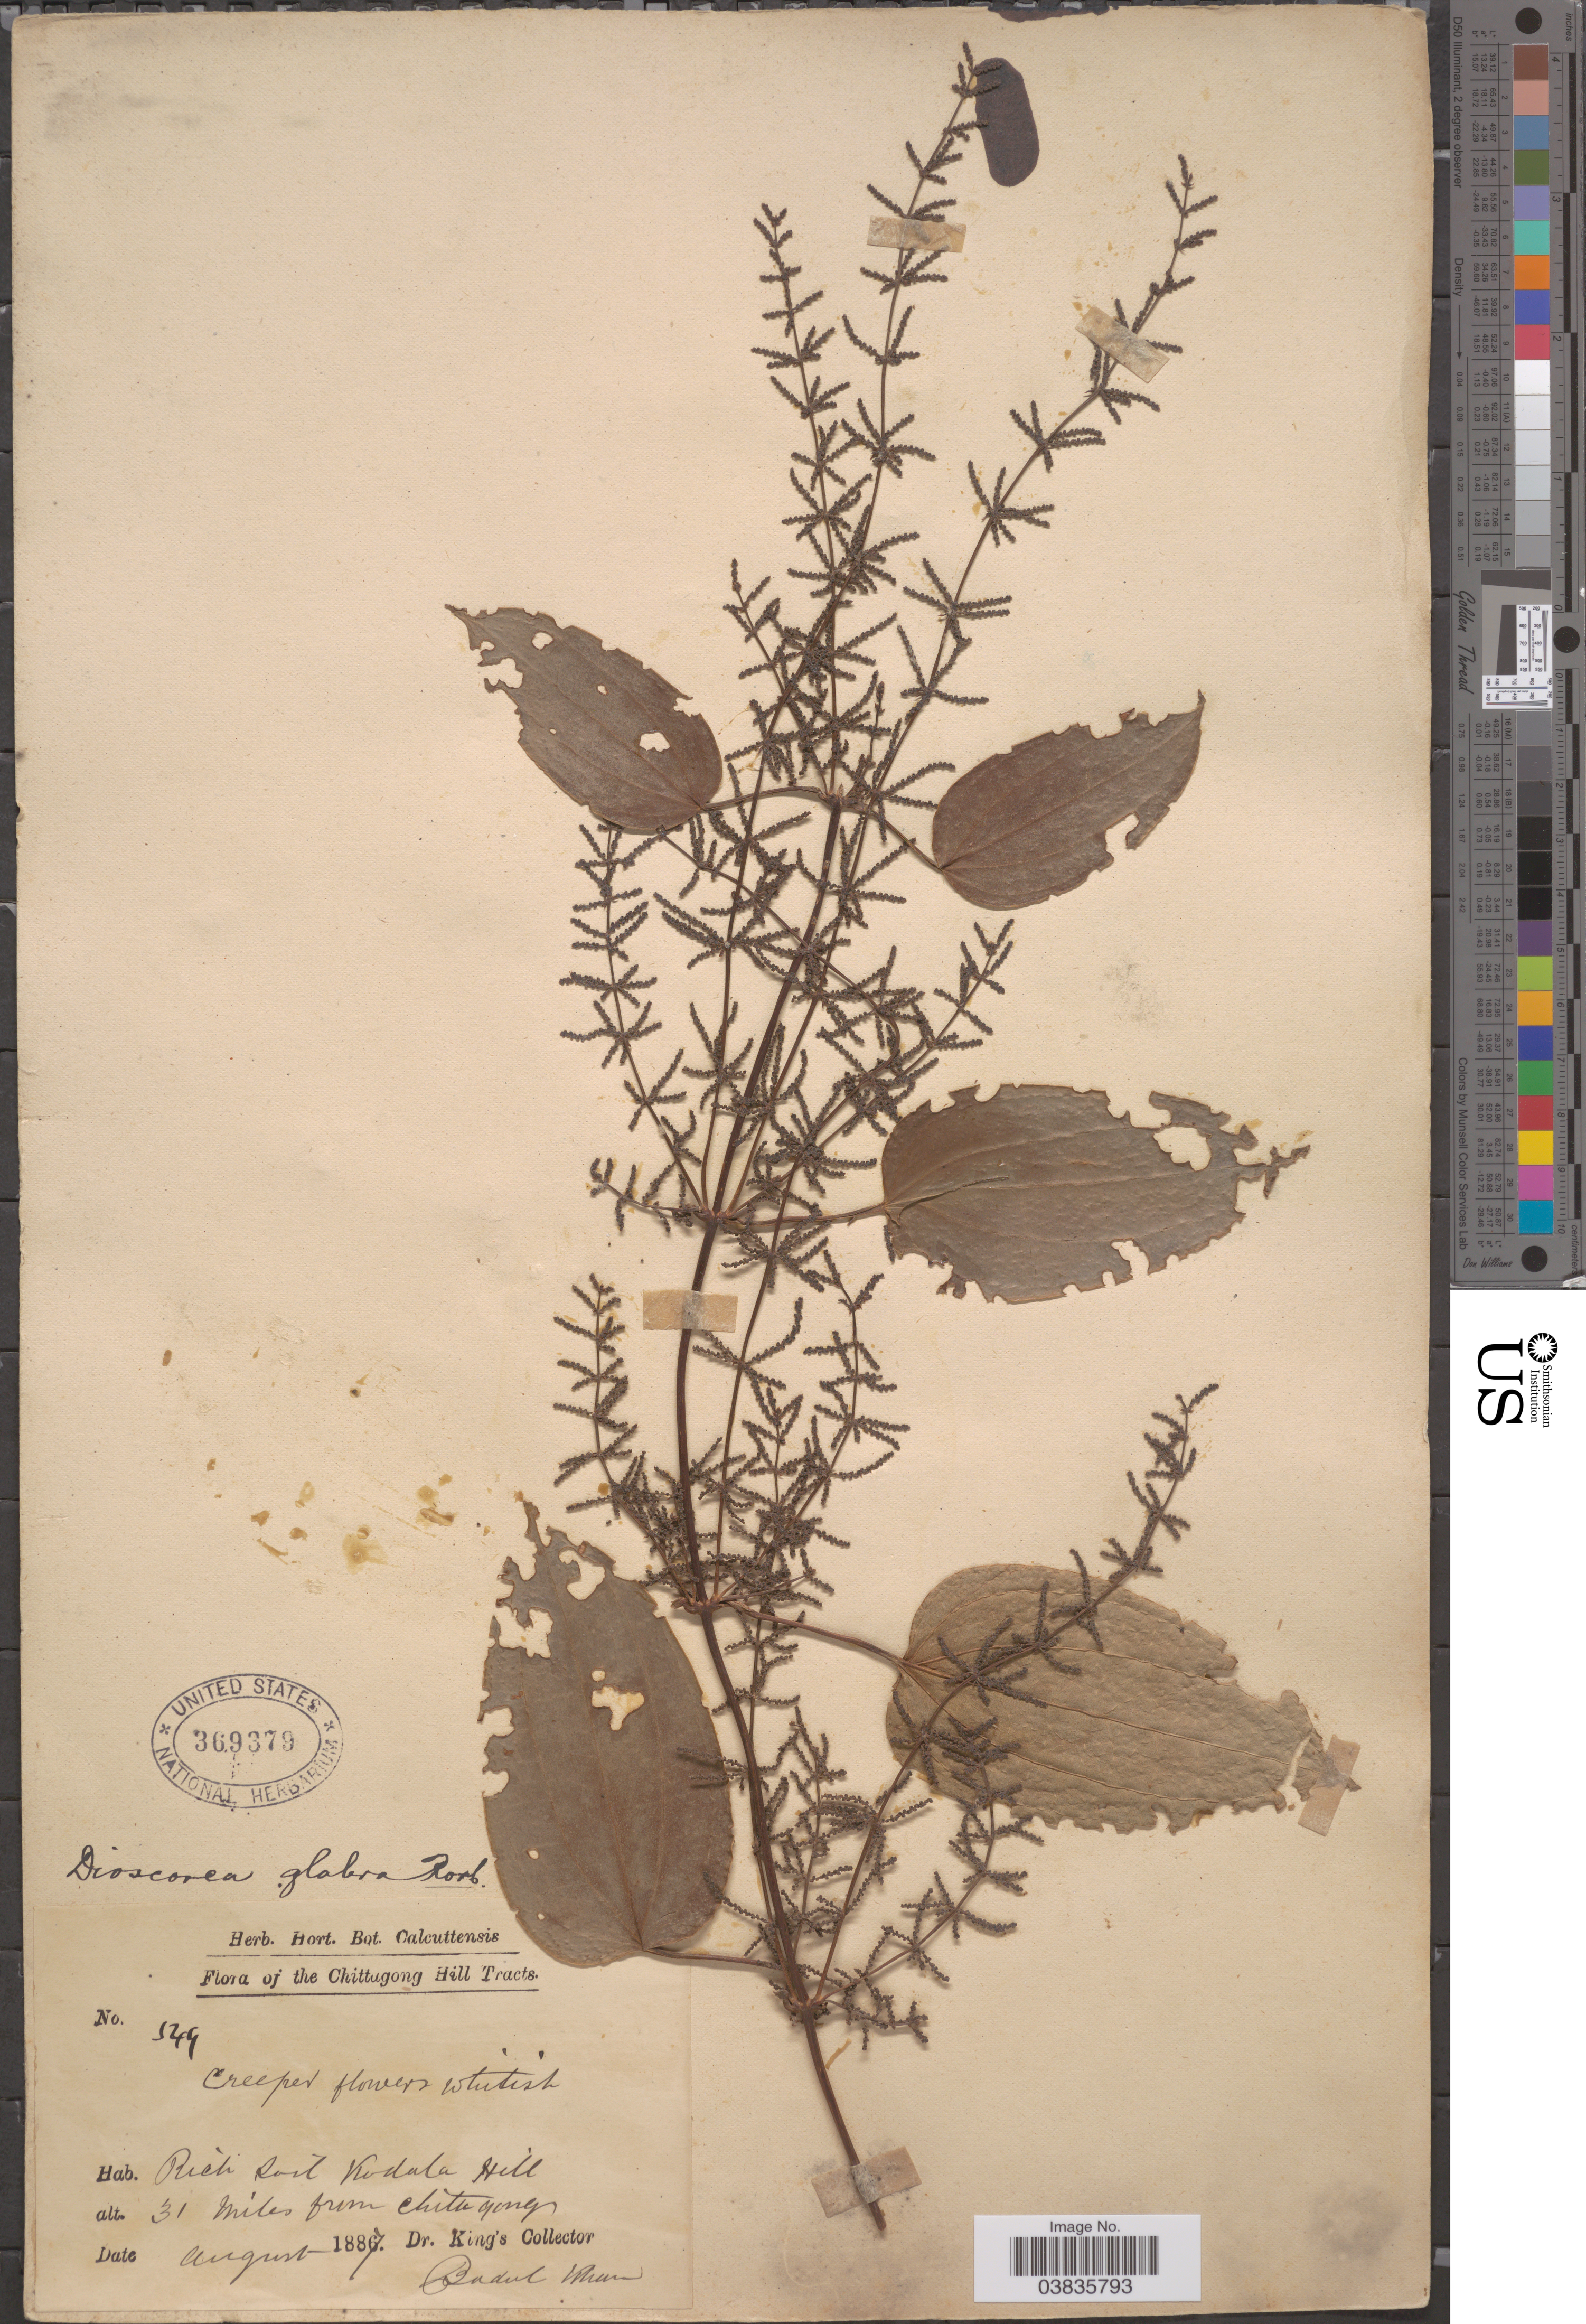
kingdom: Plantae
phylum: Tracheophyta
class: Liliopsida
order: Dioscoreales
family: Dioscoreaceae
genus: Dioscorea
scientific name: Dioscorea glabra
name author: Roxb.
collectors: Dr. King's collector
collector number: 549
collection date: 1887-08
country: Bangladesh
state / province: Chittagong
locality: Chittagong Hill Tracts. Rich soil Kodala Hill, 31 miles from Chittagong.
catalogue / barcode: US 369379